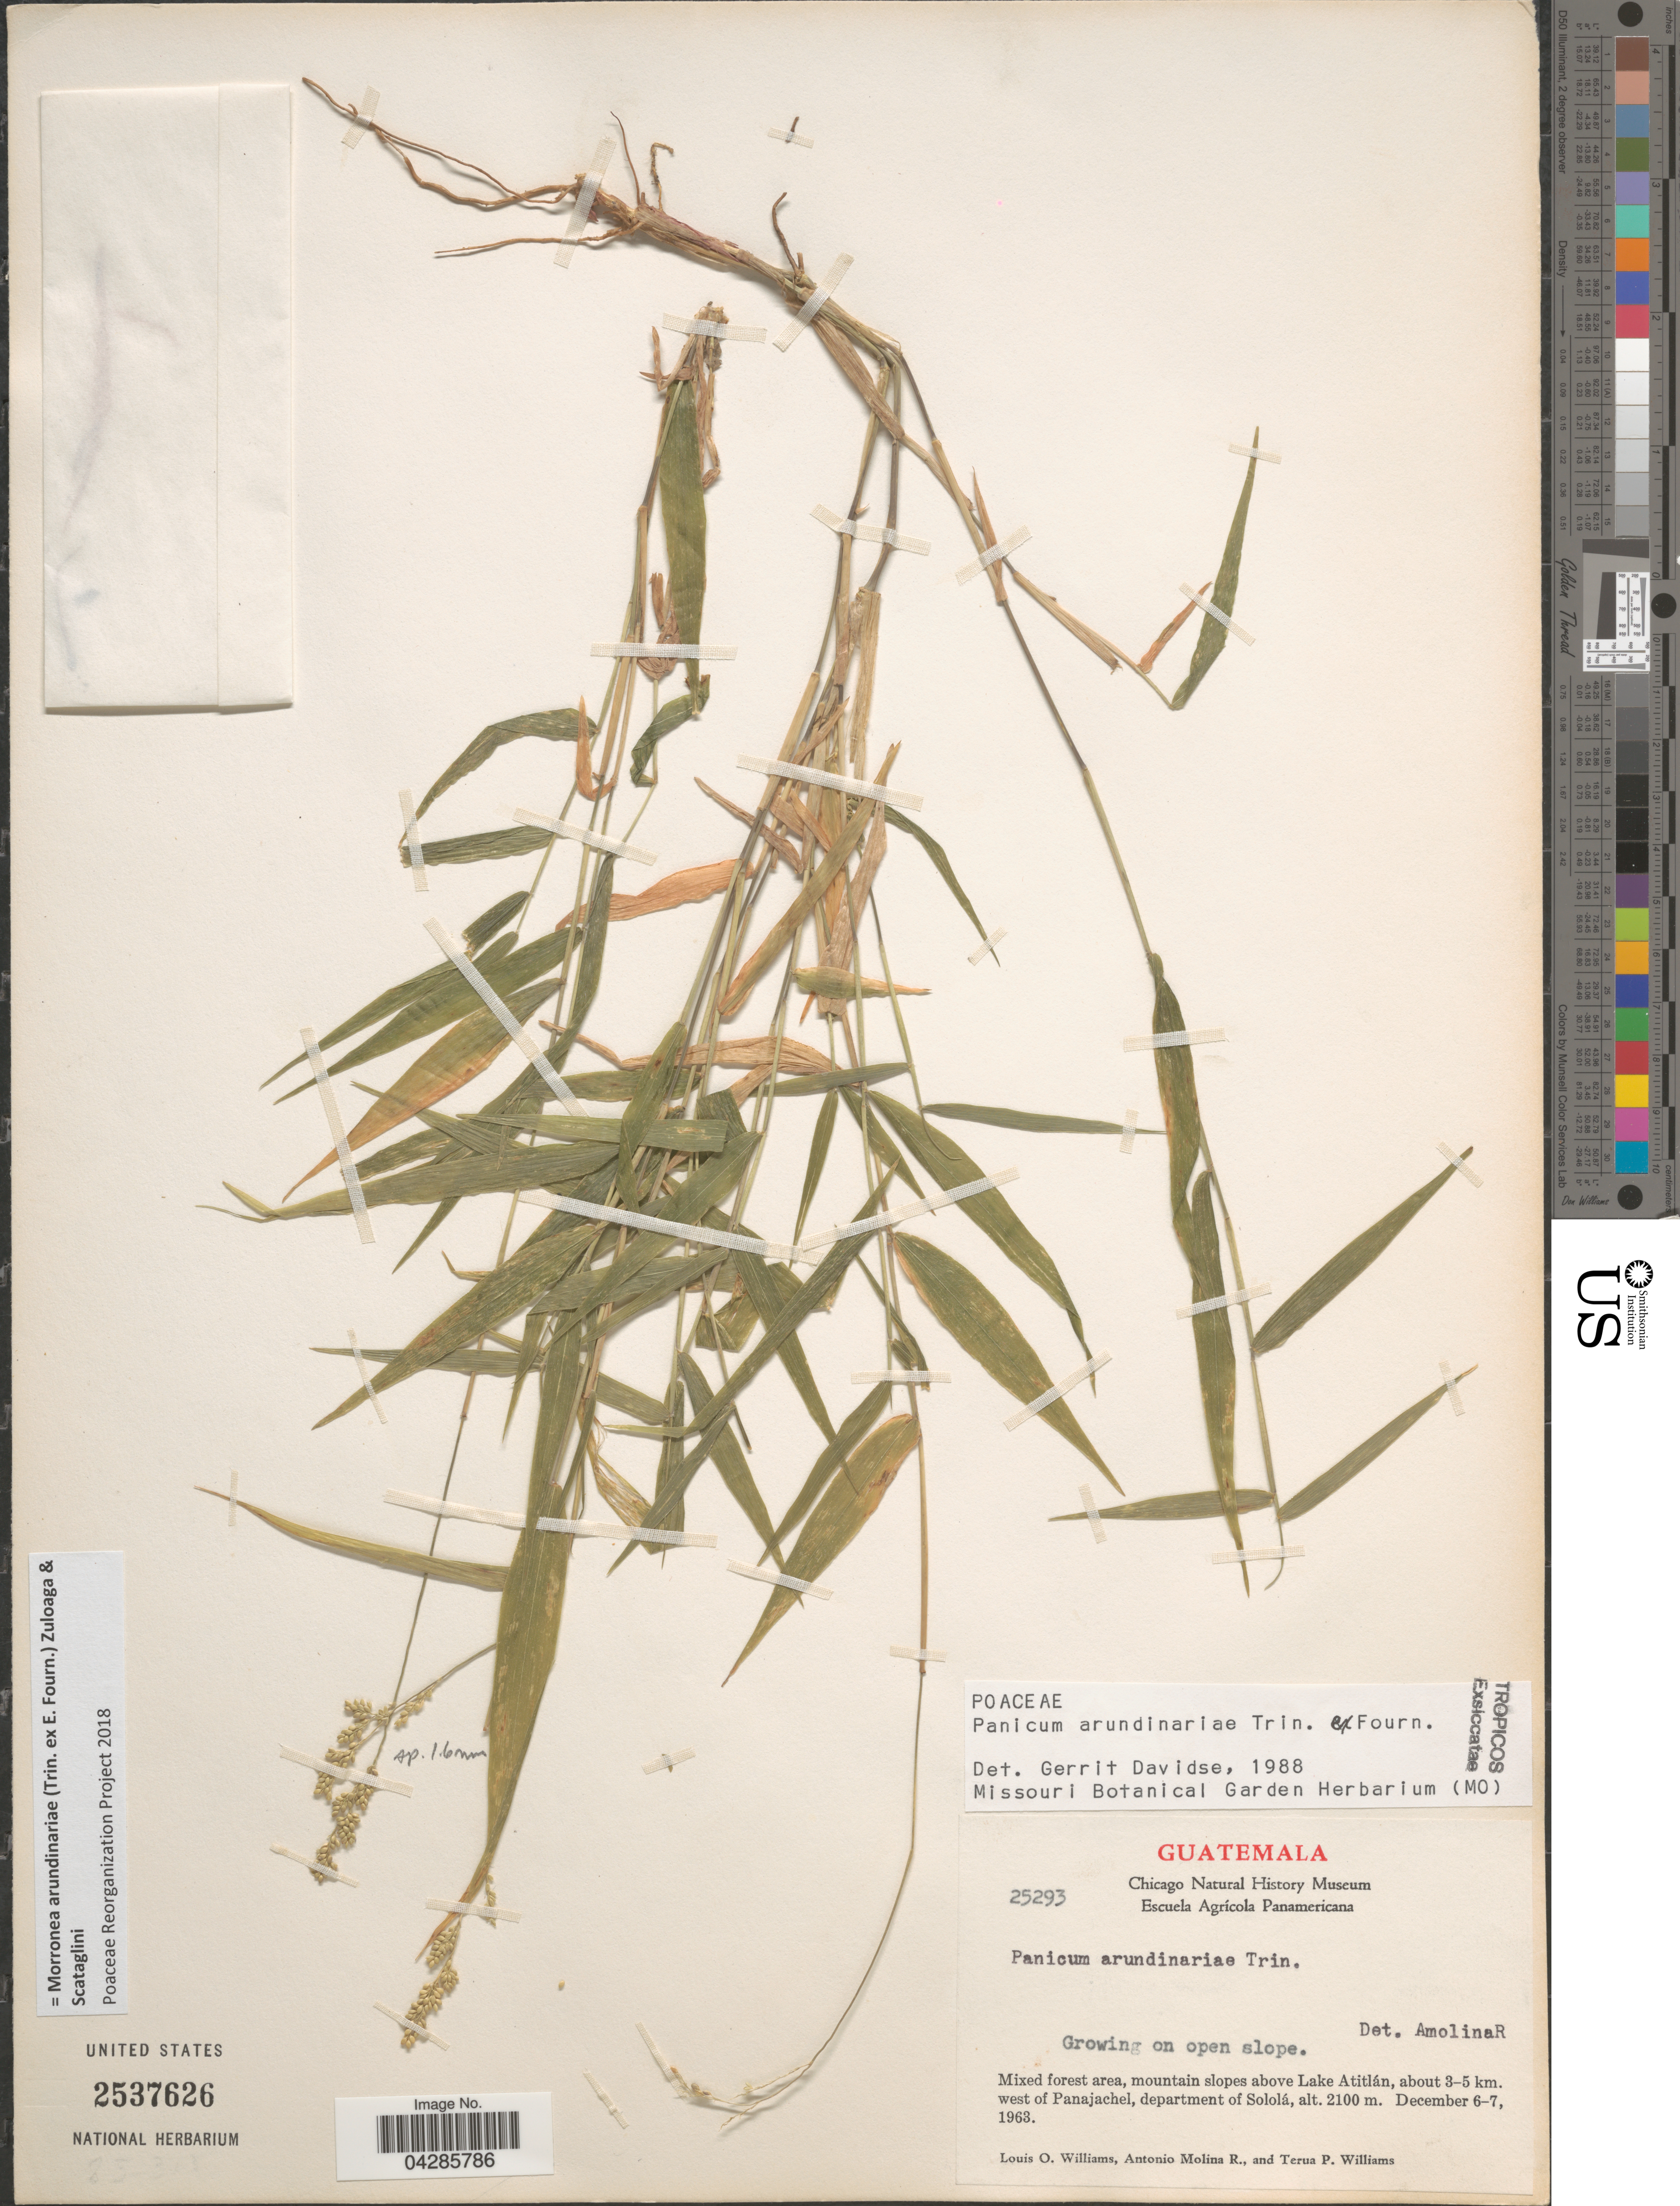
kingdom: Plantae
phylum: Tracheophyta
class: Liliopsida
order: Poales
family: Poaceae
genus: Morronea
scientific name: Morronea arundinariae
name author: (Trin. ex E. Fourn.) Zuloaga & Scataglini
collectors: L. O. Williams, A. Molina R. & T. P. Williams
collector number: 25293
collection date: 1963-12-06/1963-12-07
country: Guatemala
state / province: Solola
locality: Mixed forest area, mountain slopes above Lake Atitlán, about 3-5 km. west of Panajachel, department of Sololá.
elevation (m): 2100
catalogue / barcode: US 2537626